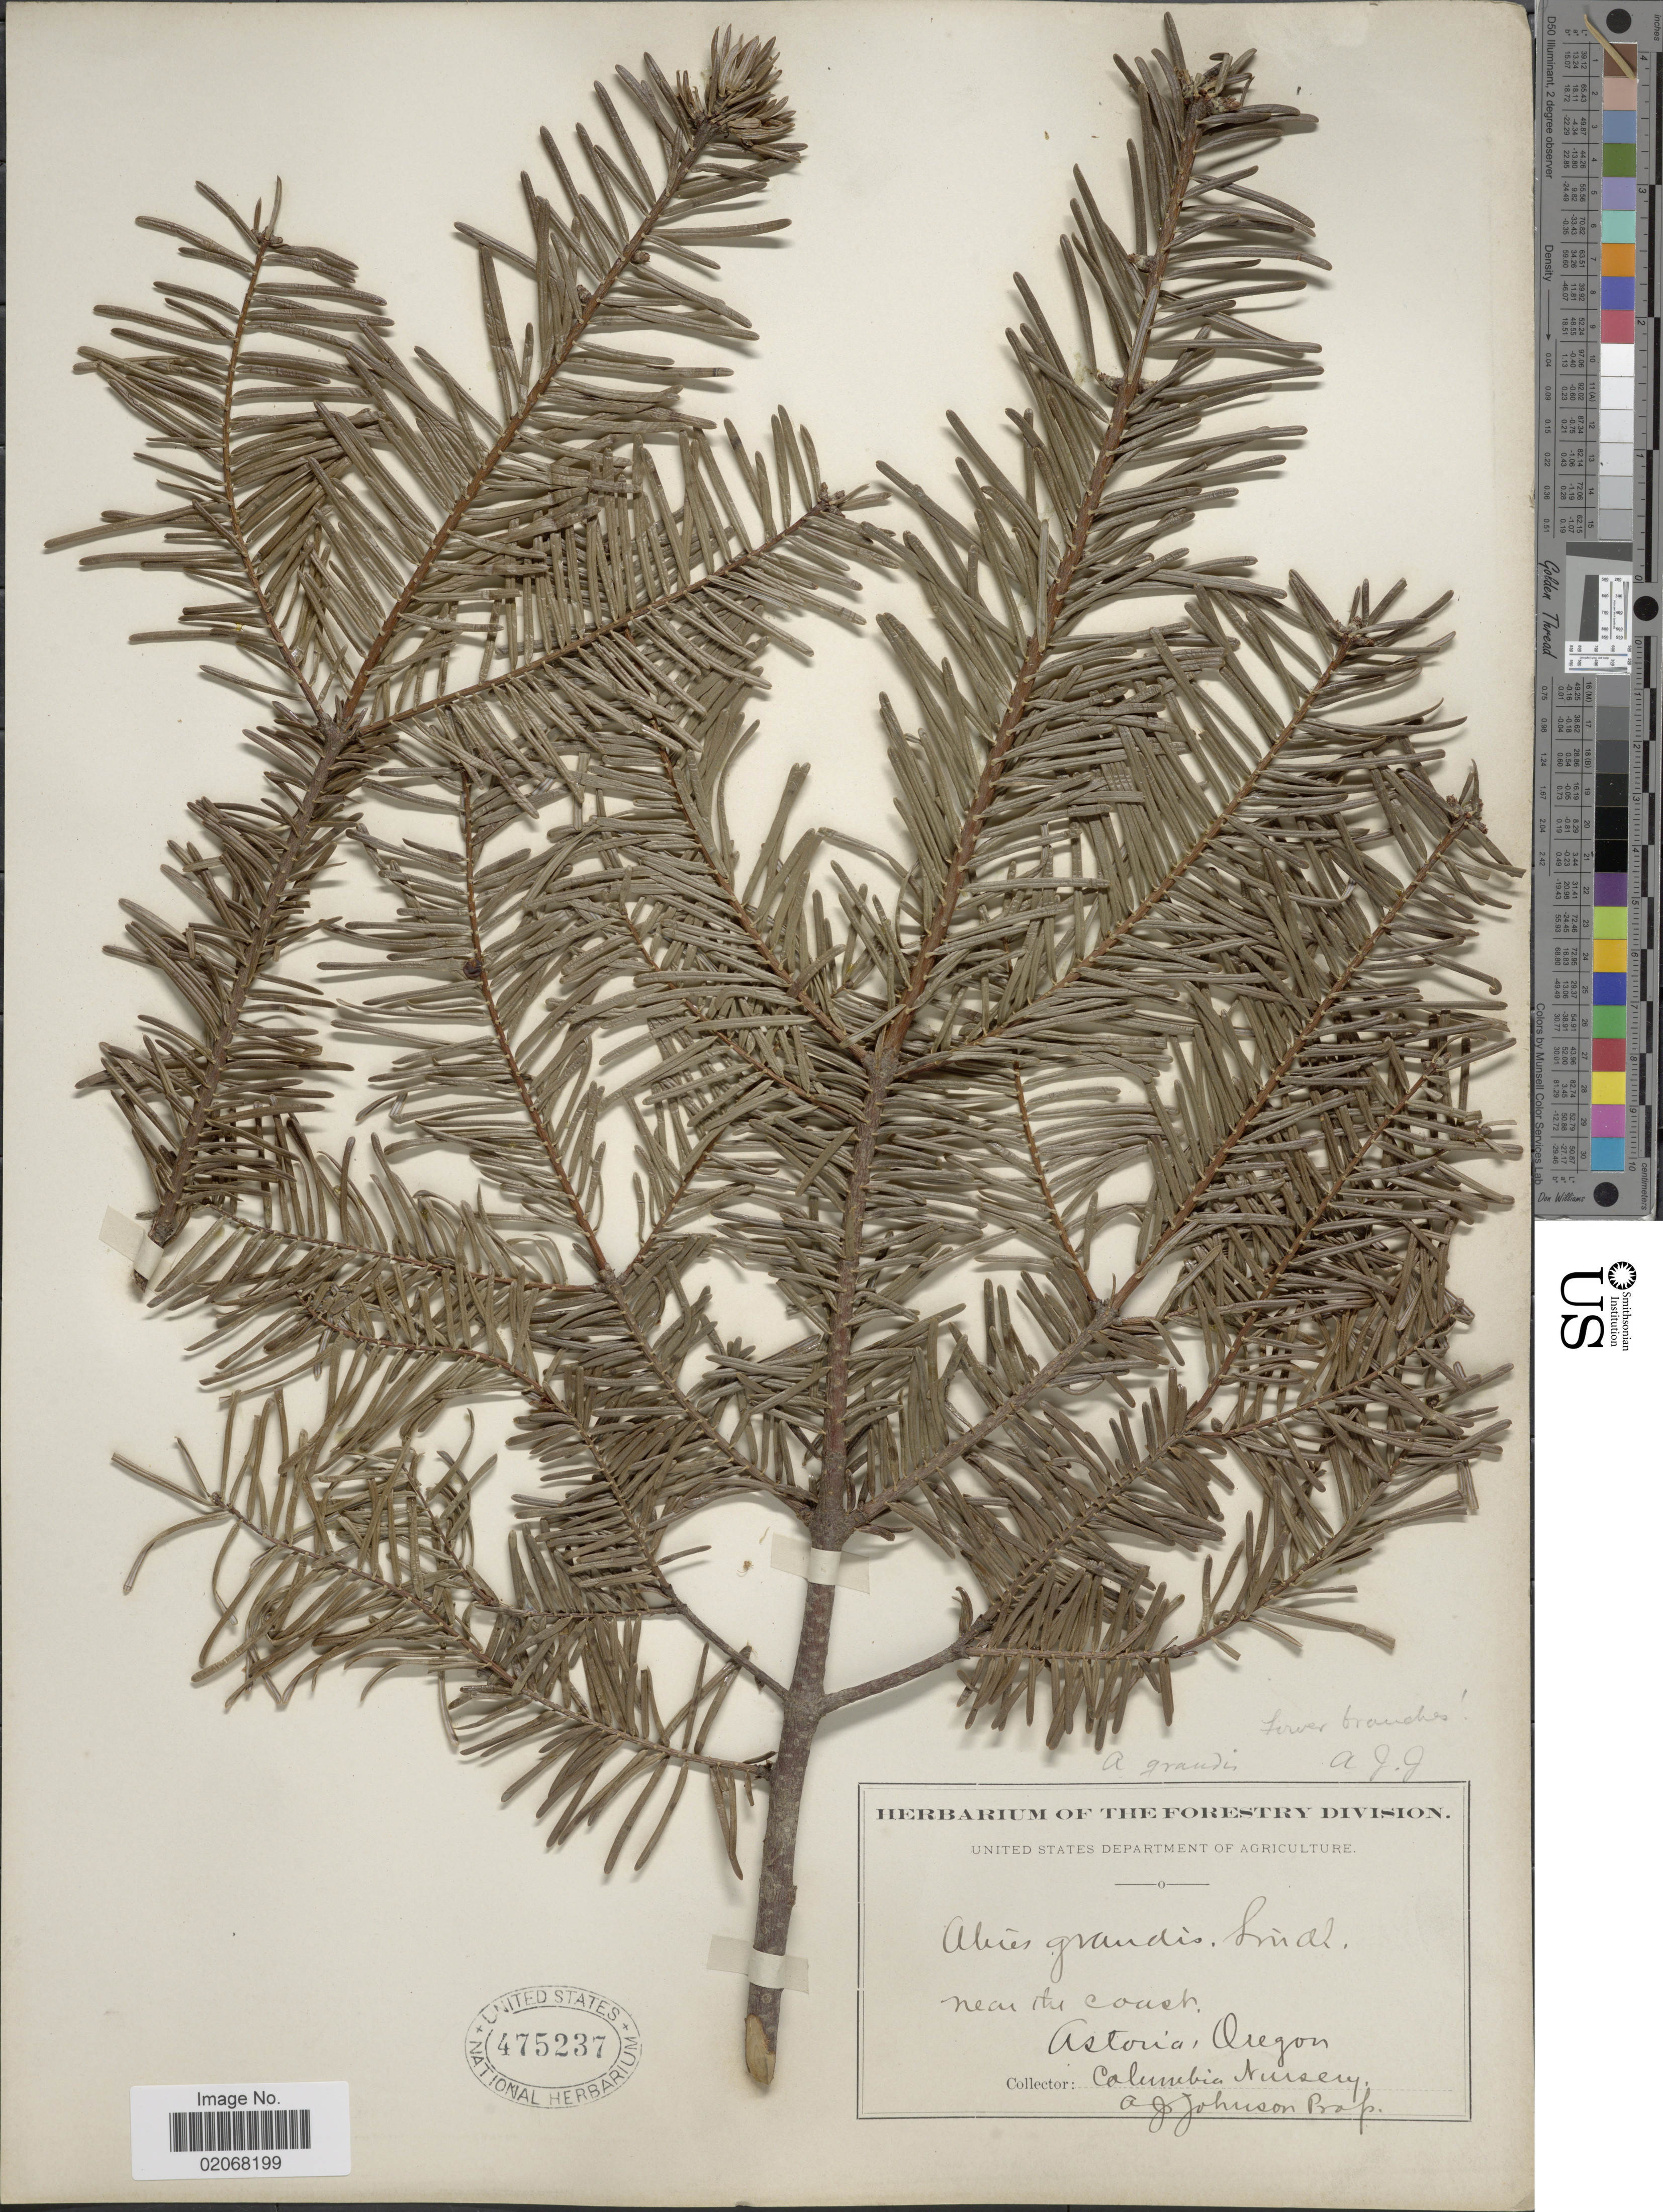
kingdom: Plantae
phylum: Tracheophyta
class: Pinopsida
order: Pinales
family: Pinaceae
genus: Abies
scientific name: Abies grandis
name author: (Douglas ex D. Don) Lindl.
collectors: A. Johnson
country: United States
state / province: Oregon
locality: Astoria, Columbia Nursery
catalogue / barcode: US 475237